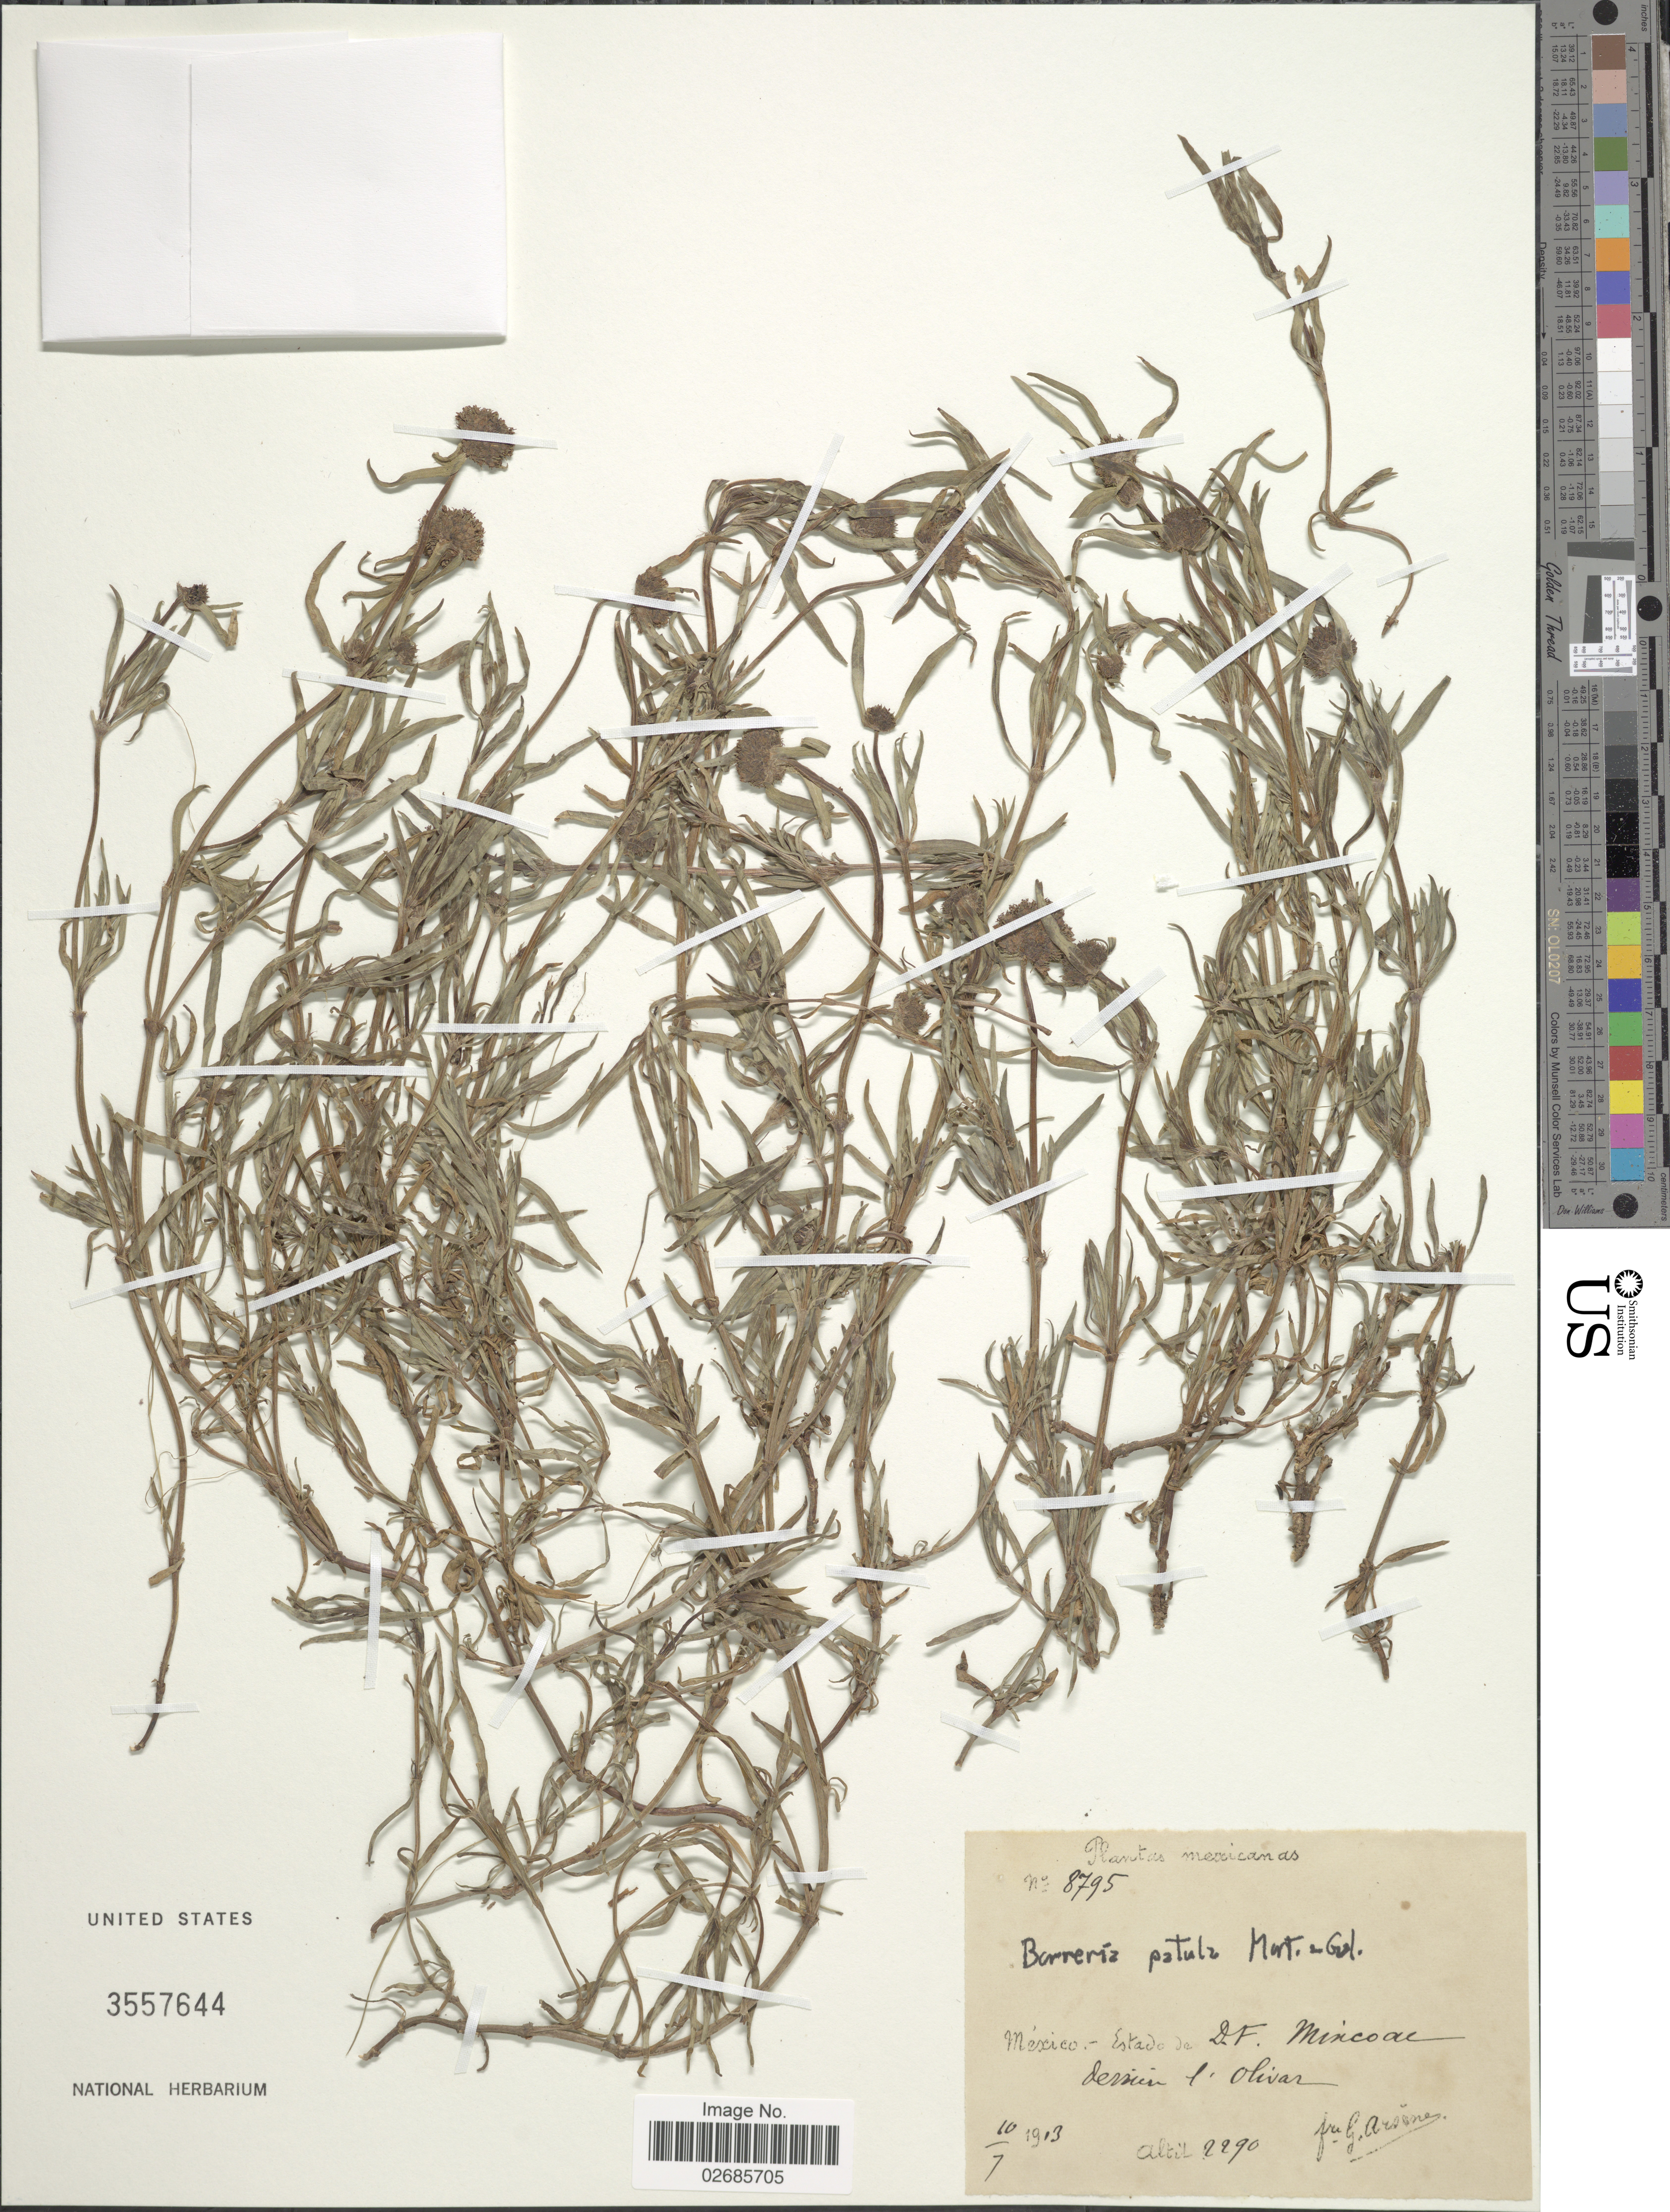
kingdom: Plantae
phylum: Tracheophyta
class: Magnoliopsida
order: Gentianales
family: Rubiaceae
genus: Borreria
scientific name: Borreria patula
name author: M. Martens & Galeotti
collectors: Bro. G. Arsène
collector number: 8795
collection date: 1913-07-10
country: Mexico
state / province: Distrito Federal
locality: Mixcoac, derriére l'Olivar [behind the Olivar]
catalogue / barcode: US 3557644